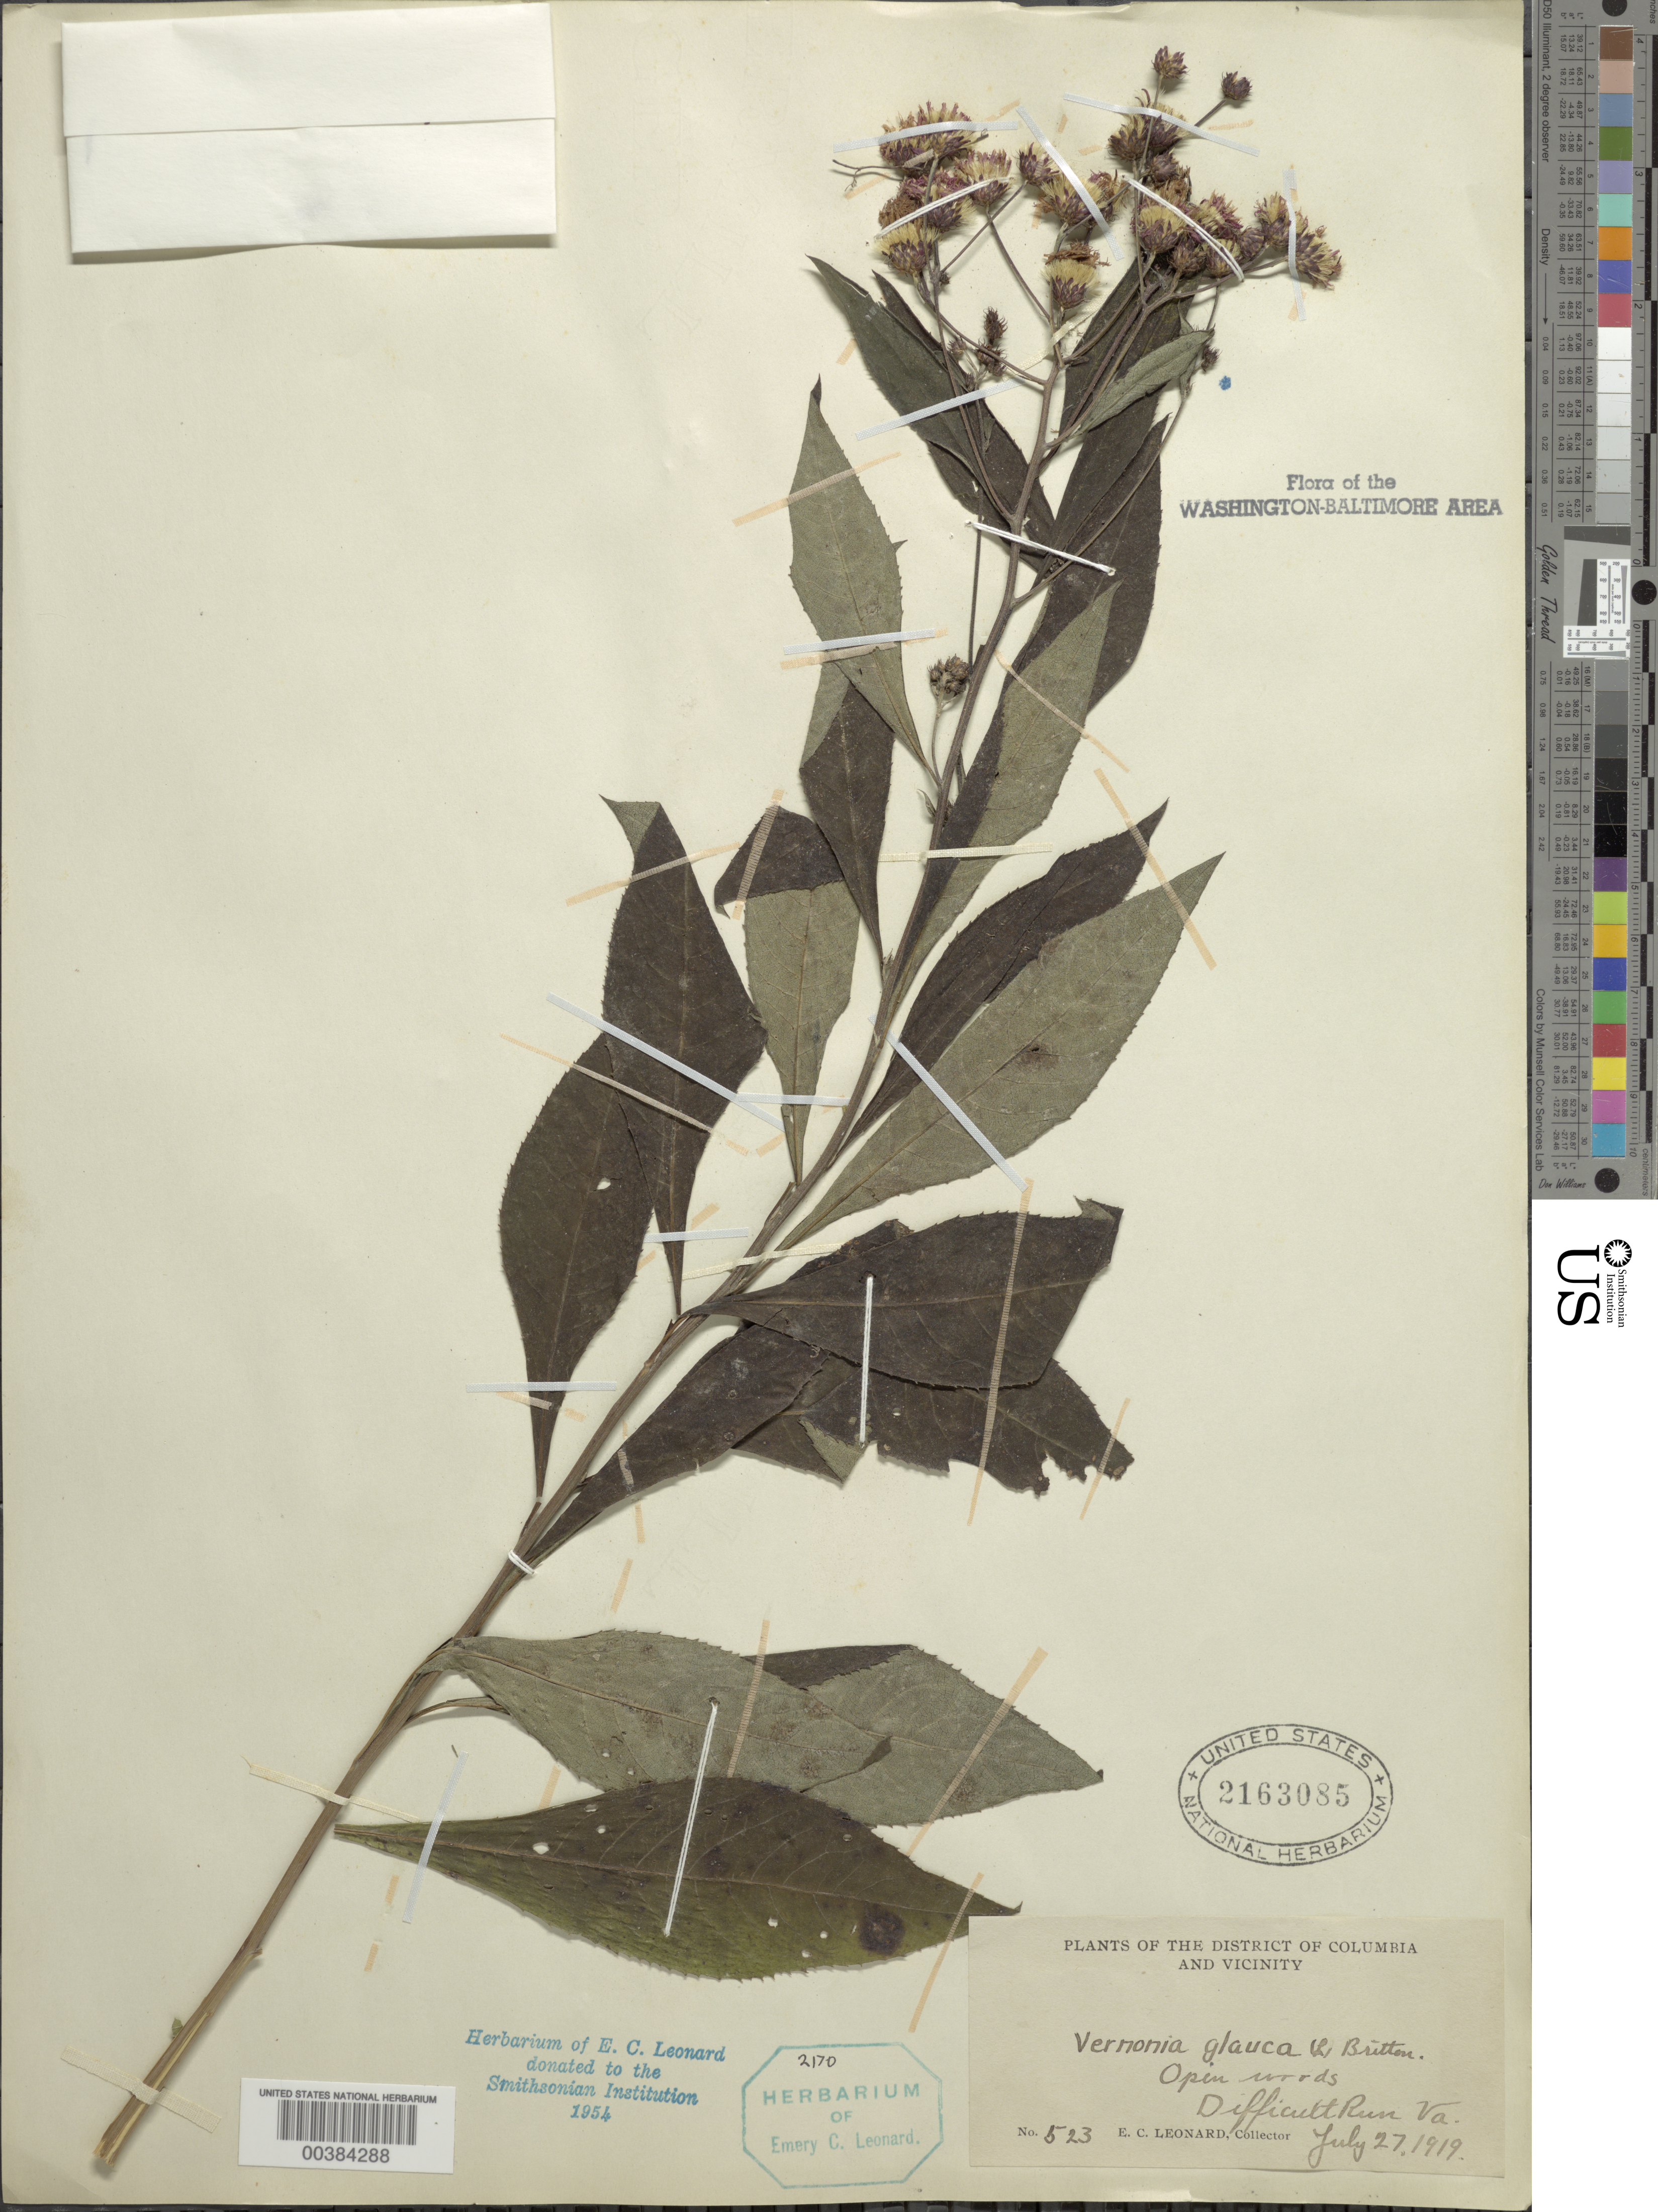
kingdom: Plantae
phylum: Tracheophyta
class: Magnoliopsida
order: Asterales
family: Asteraceae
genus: Vernonia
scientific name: Vernonia glauca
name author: (L.) Willd.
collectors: E. C. Leonard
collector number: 523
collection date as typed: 27 Jul 1919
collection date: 1919-07-27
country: United States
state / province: Virginia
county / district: Fairfax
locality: Difficult Run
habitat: Open woods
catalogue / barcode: US 2163085